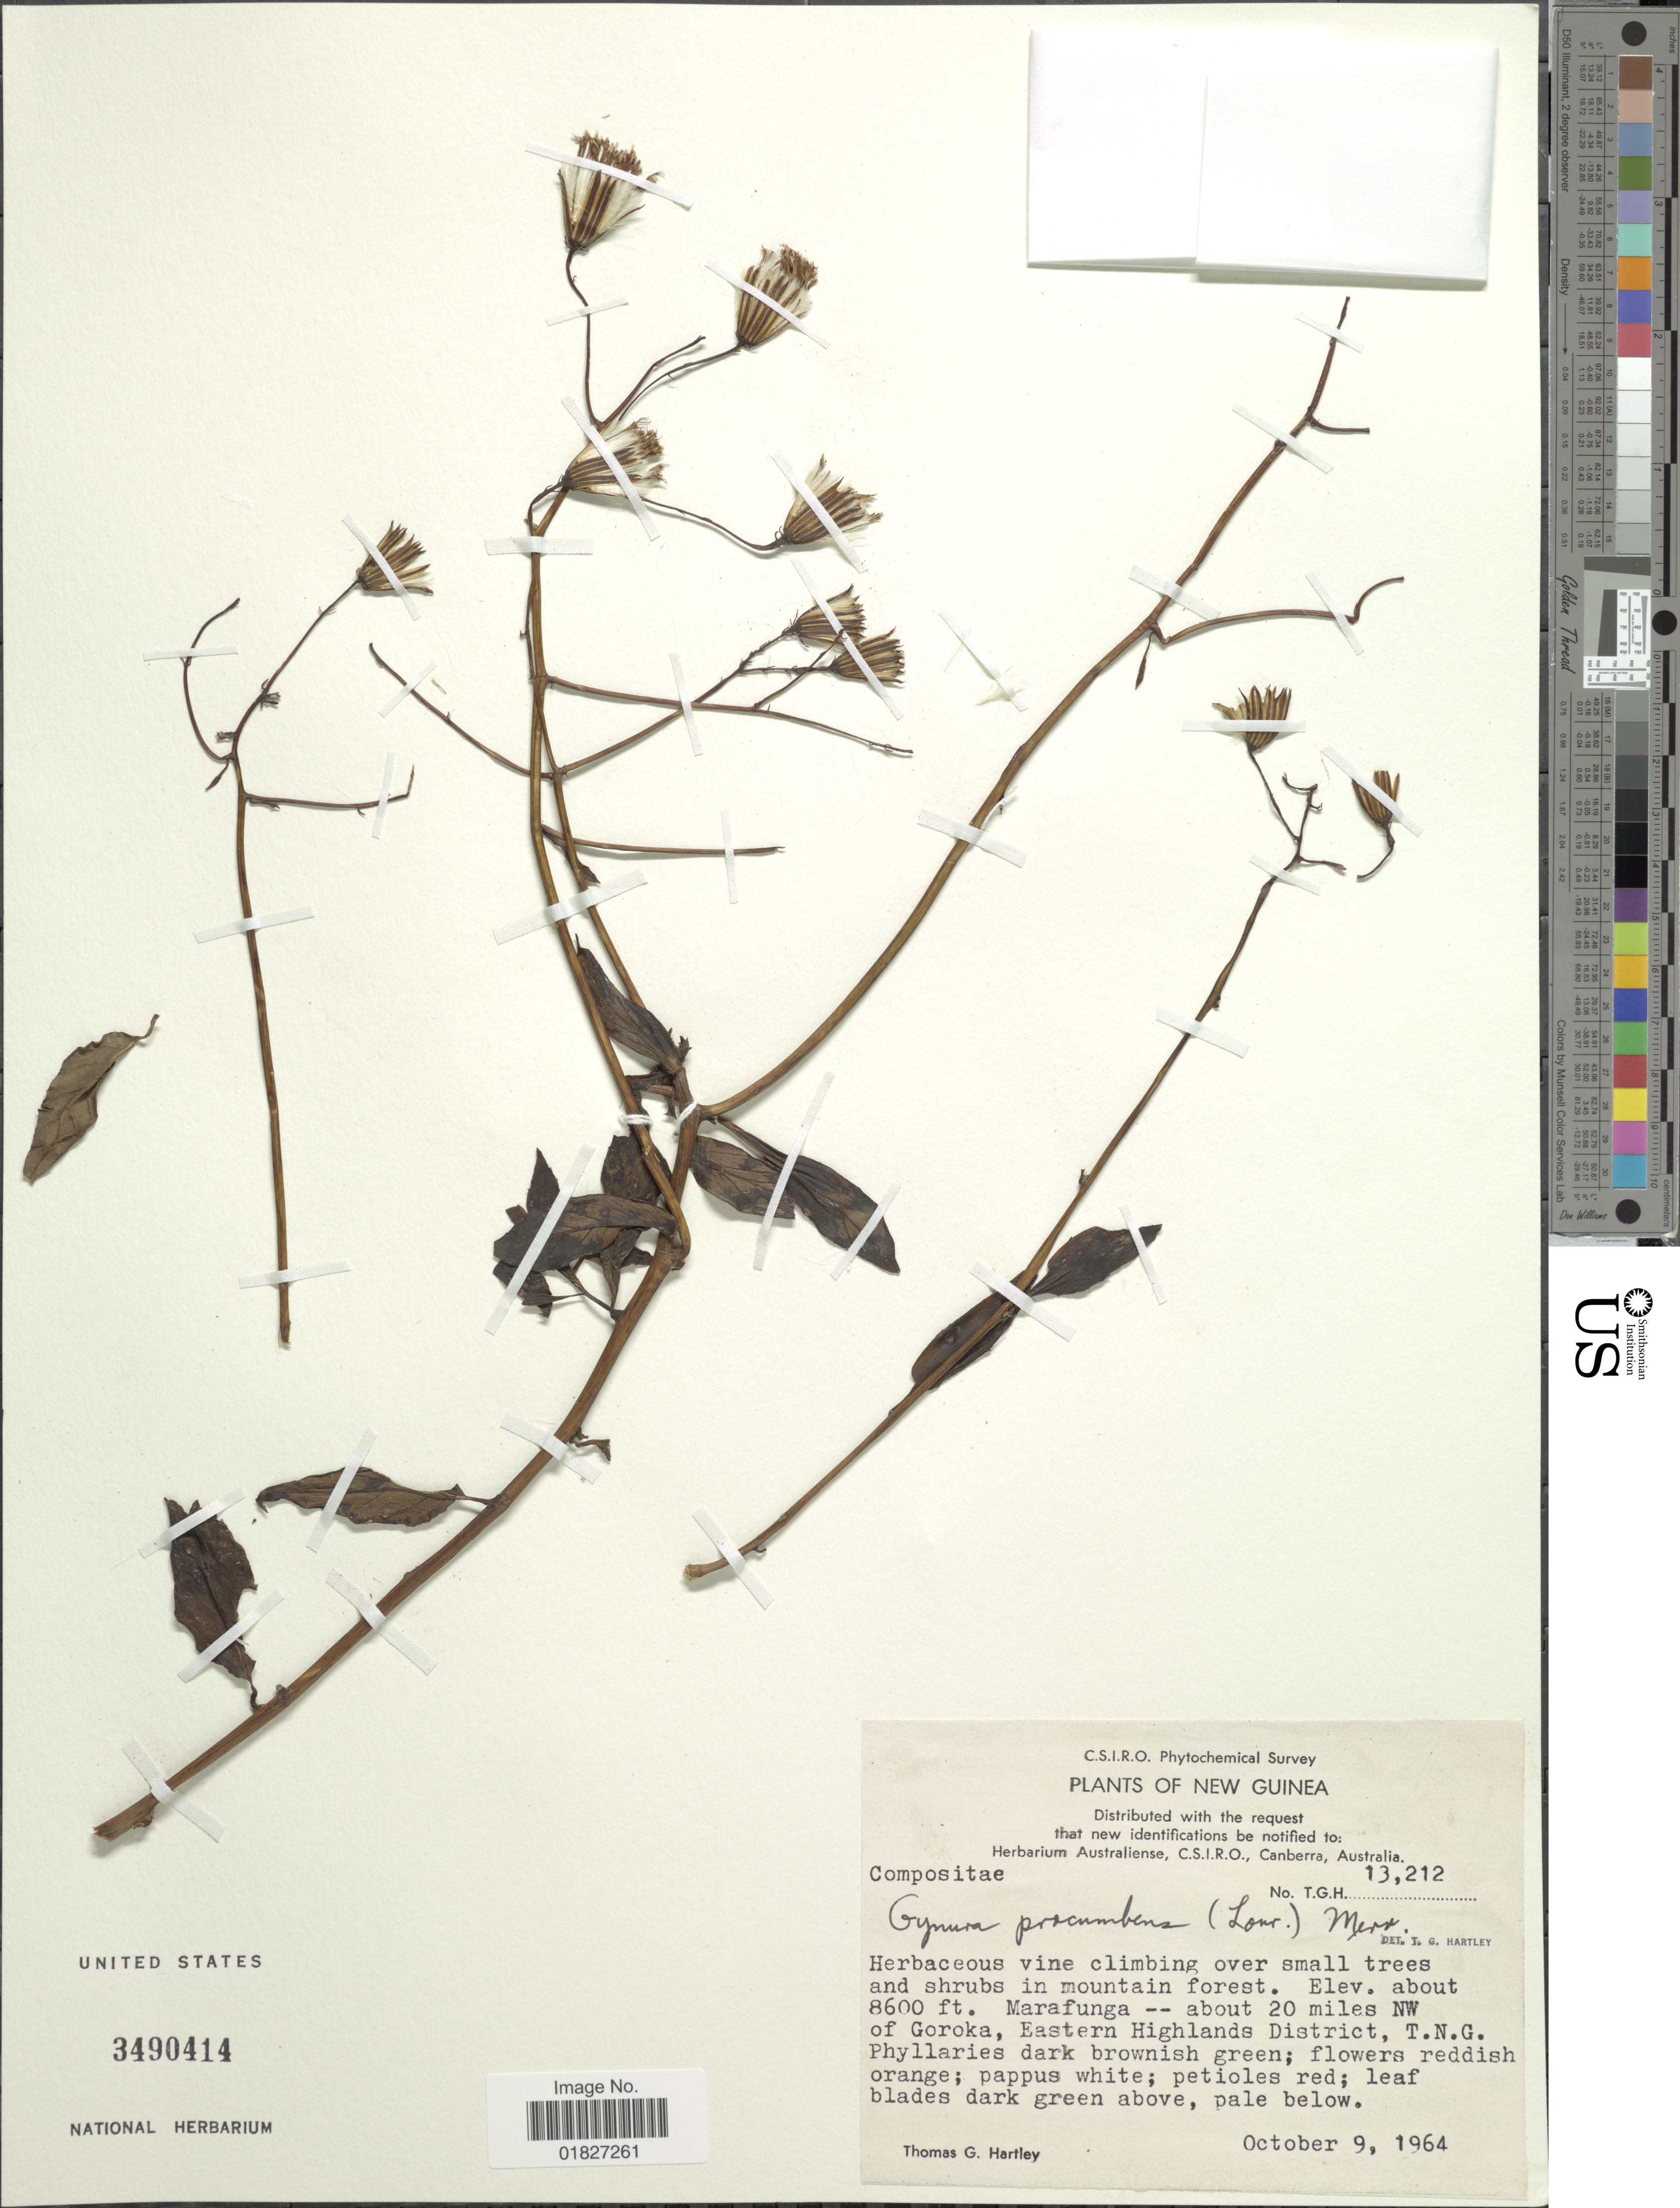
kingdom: Plantae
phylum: Tracheophyta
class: Magnoliopsida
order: Asterales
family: Asteraceae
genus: Gynura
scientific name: Gynura procumbens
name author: (Lour.) Merr.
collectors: T. G. Hartley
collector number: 13212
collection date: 1964-10-09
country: Papua New Guinea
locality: New Guinea, Marfunga, about 20 miles NW of Goroka, Eastern Highlands District, T. N. G.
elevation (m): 2621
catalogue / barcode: US 3490414